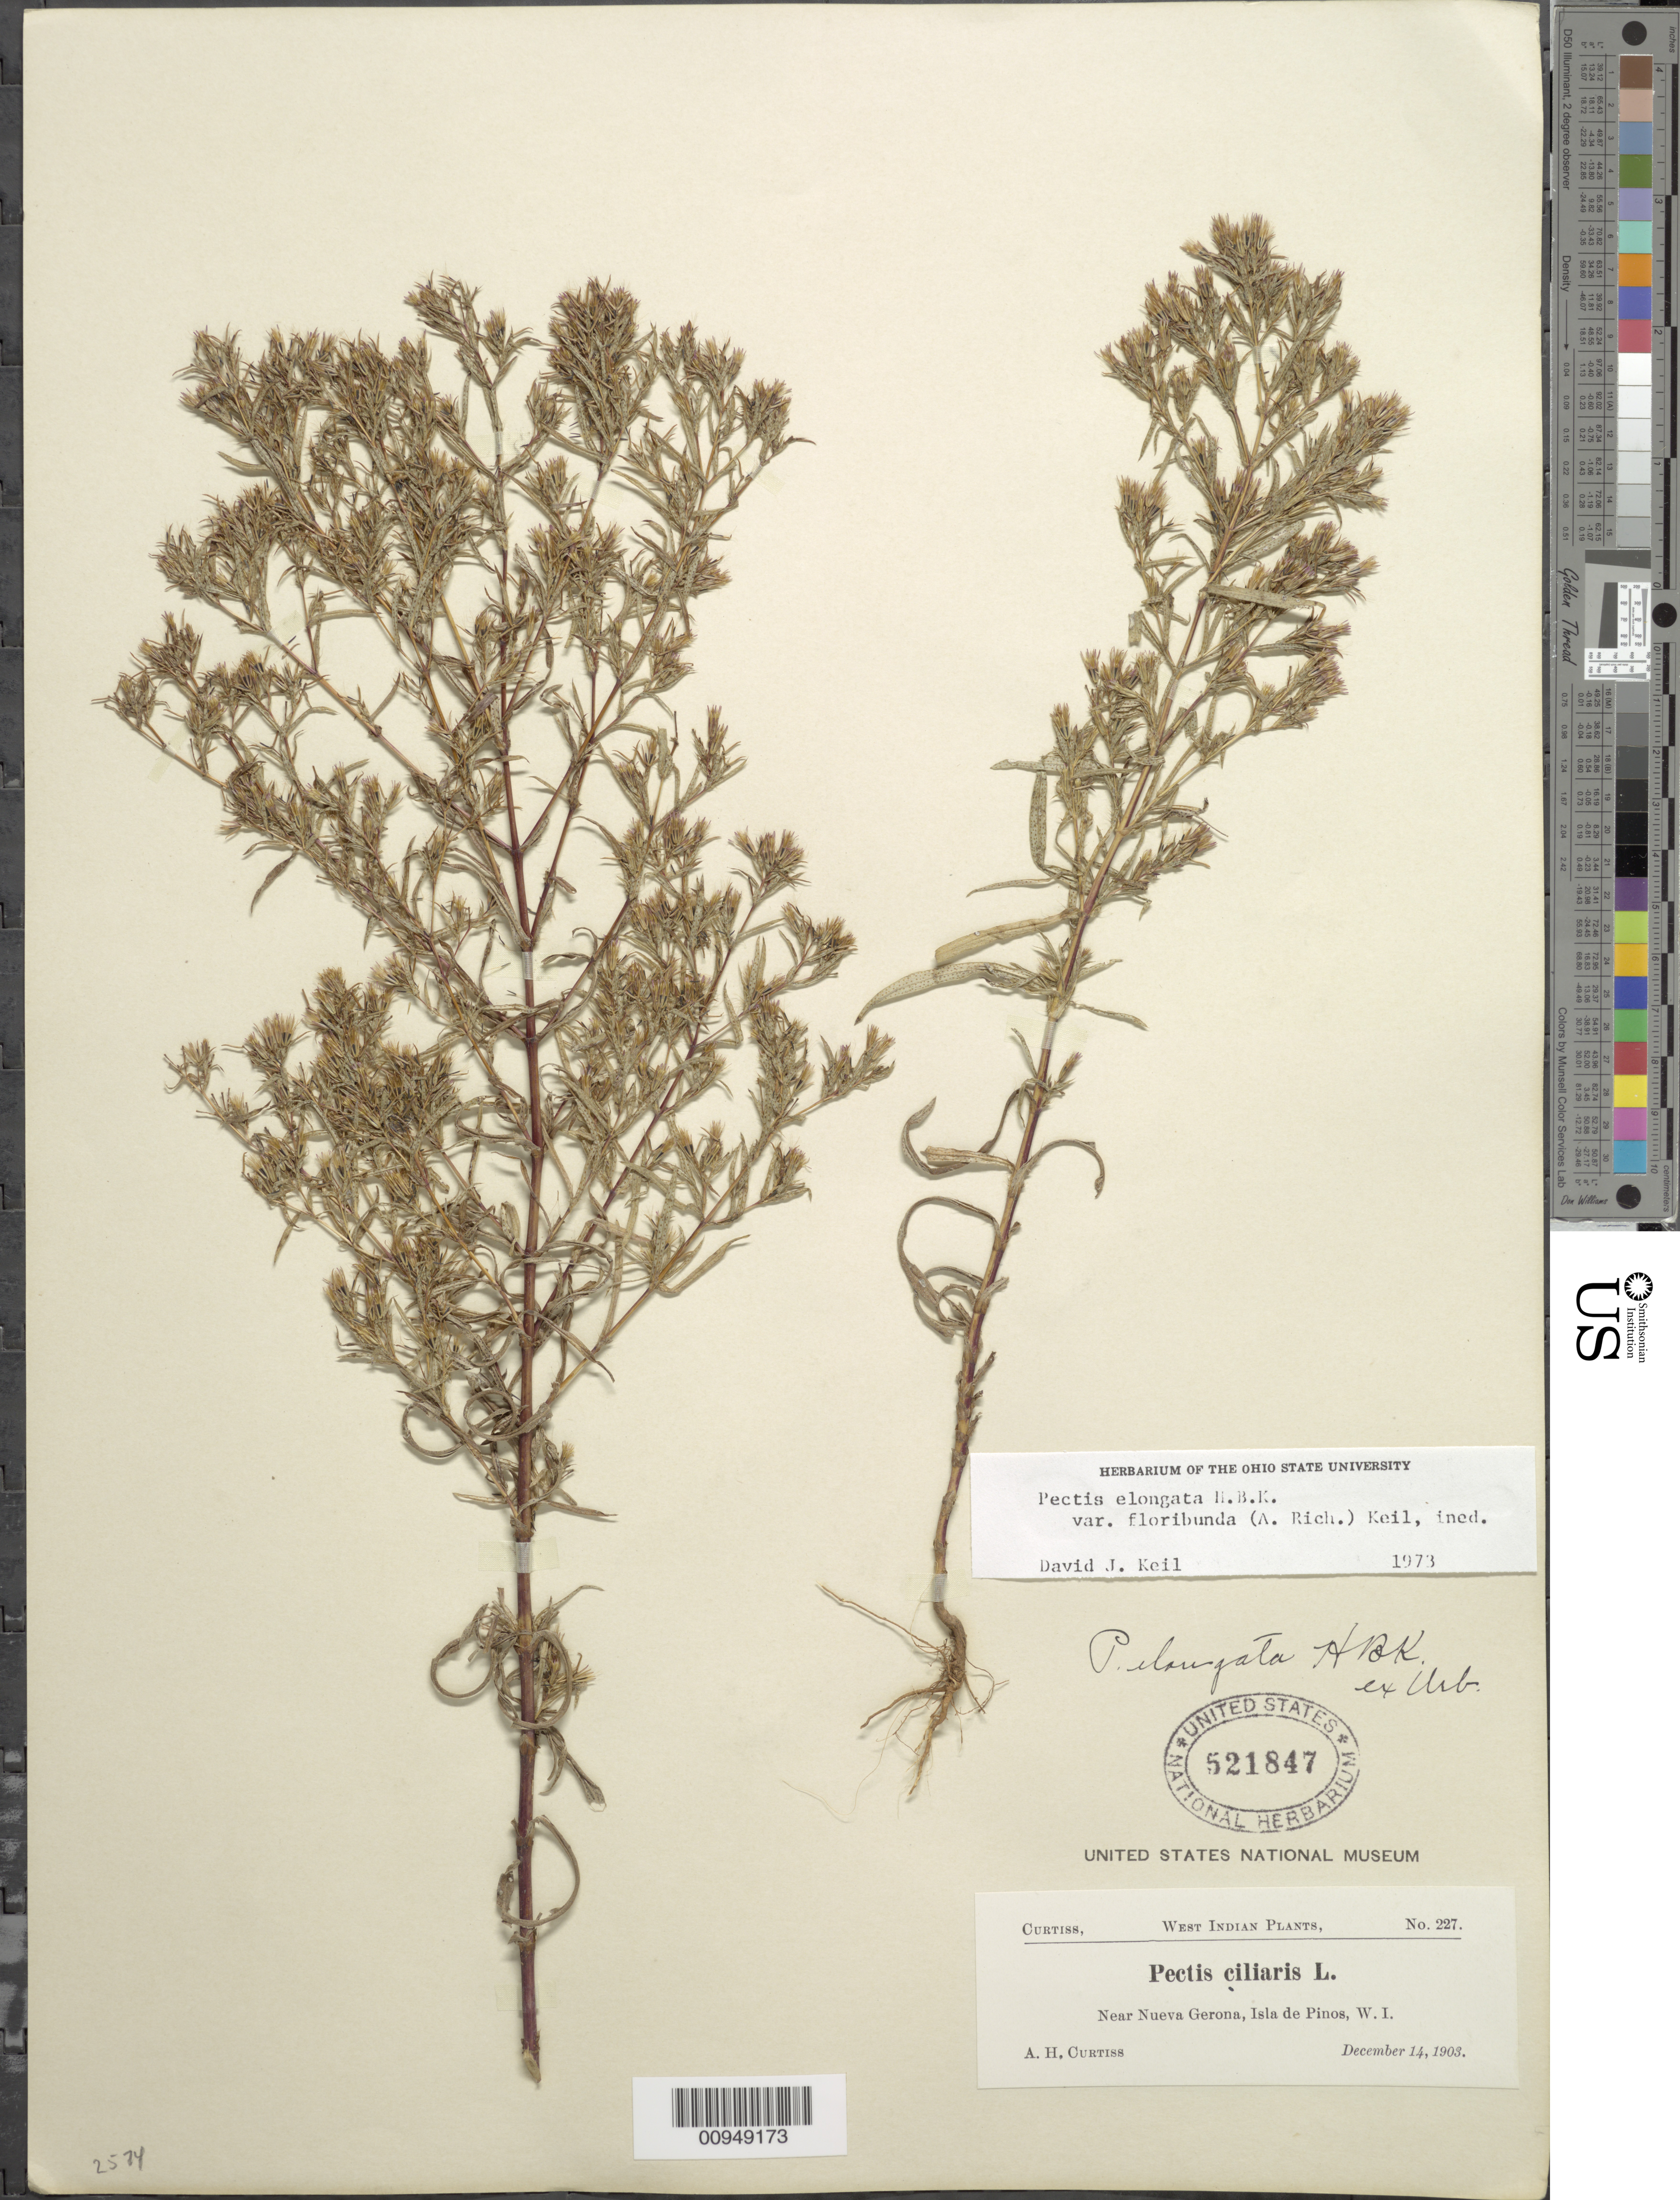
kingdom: Plantae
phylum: Tracheophyta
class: Magnoliopsida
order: Asterales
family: Asteraceae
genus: Pectis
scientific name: Pectis elongata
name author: Kunth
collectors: A. H. Curtiss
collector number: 227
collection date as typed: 14 Dec 1903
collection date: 1903-12-14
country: Cuba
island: Isla de la Juventud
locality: Isle of Pines, Near Nueva Gerona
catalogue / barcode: US 521847